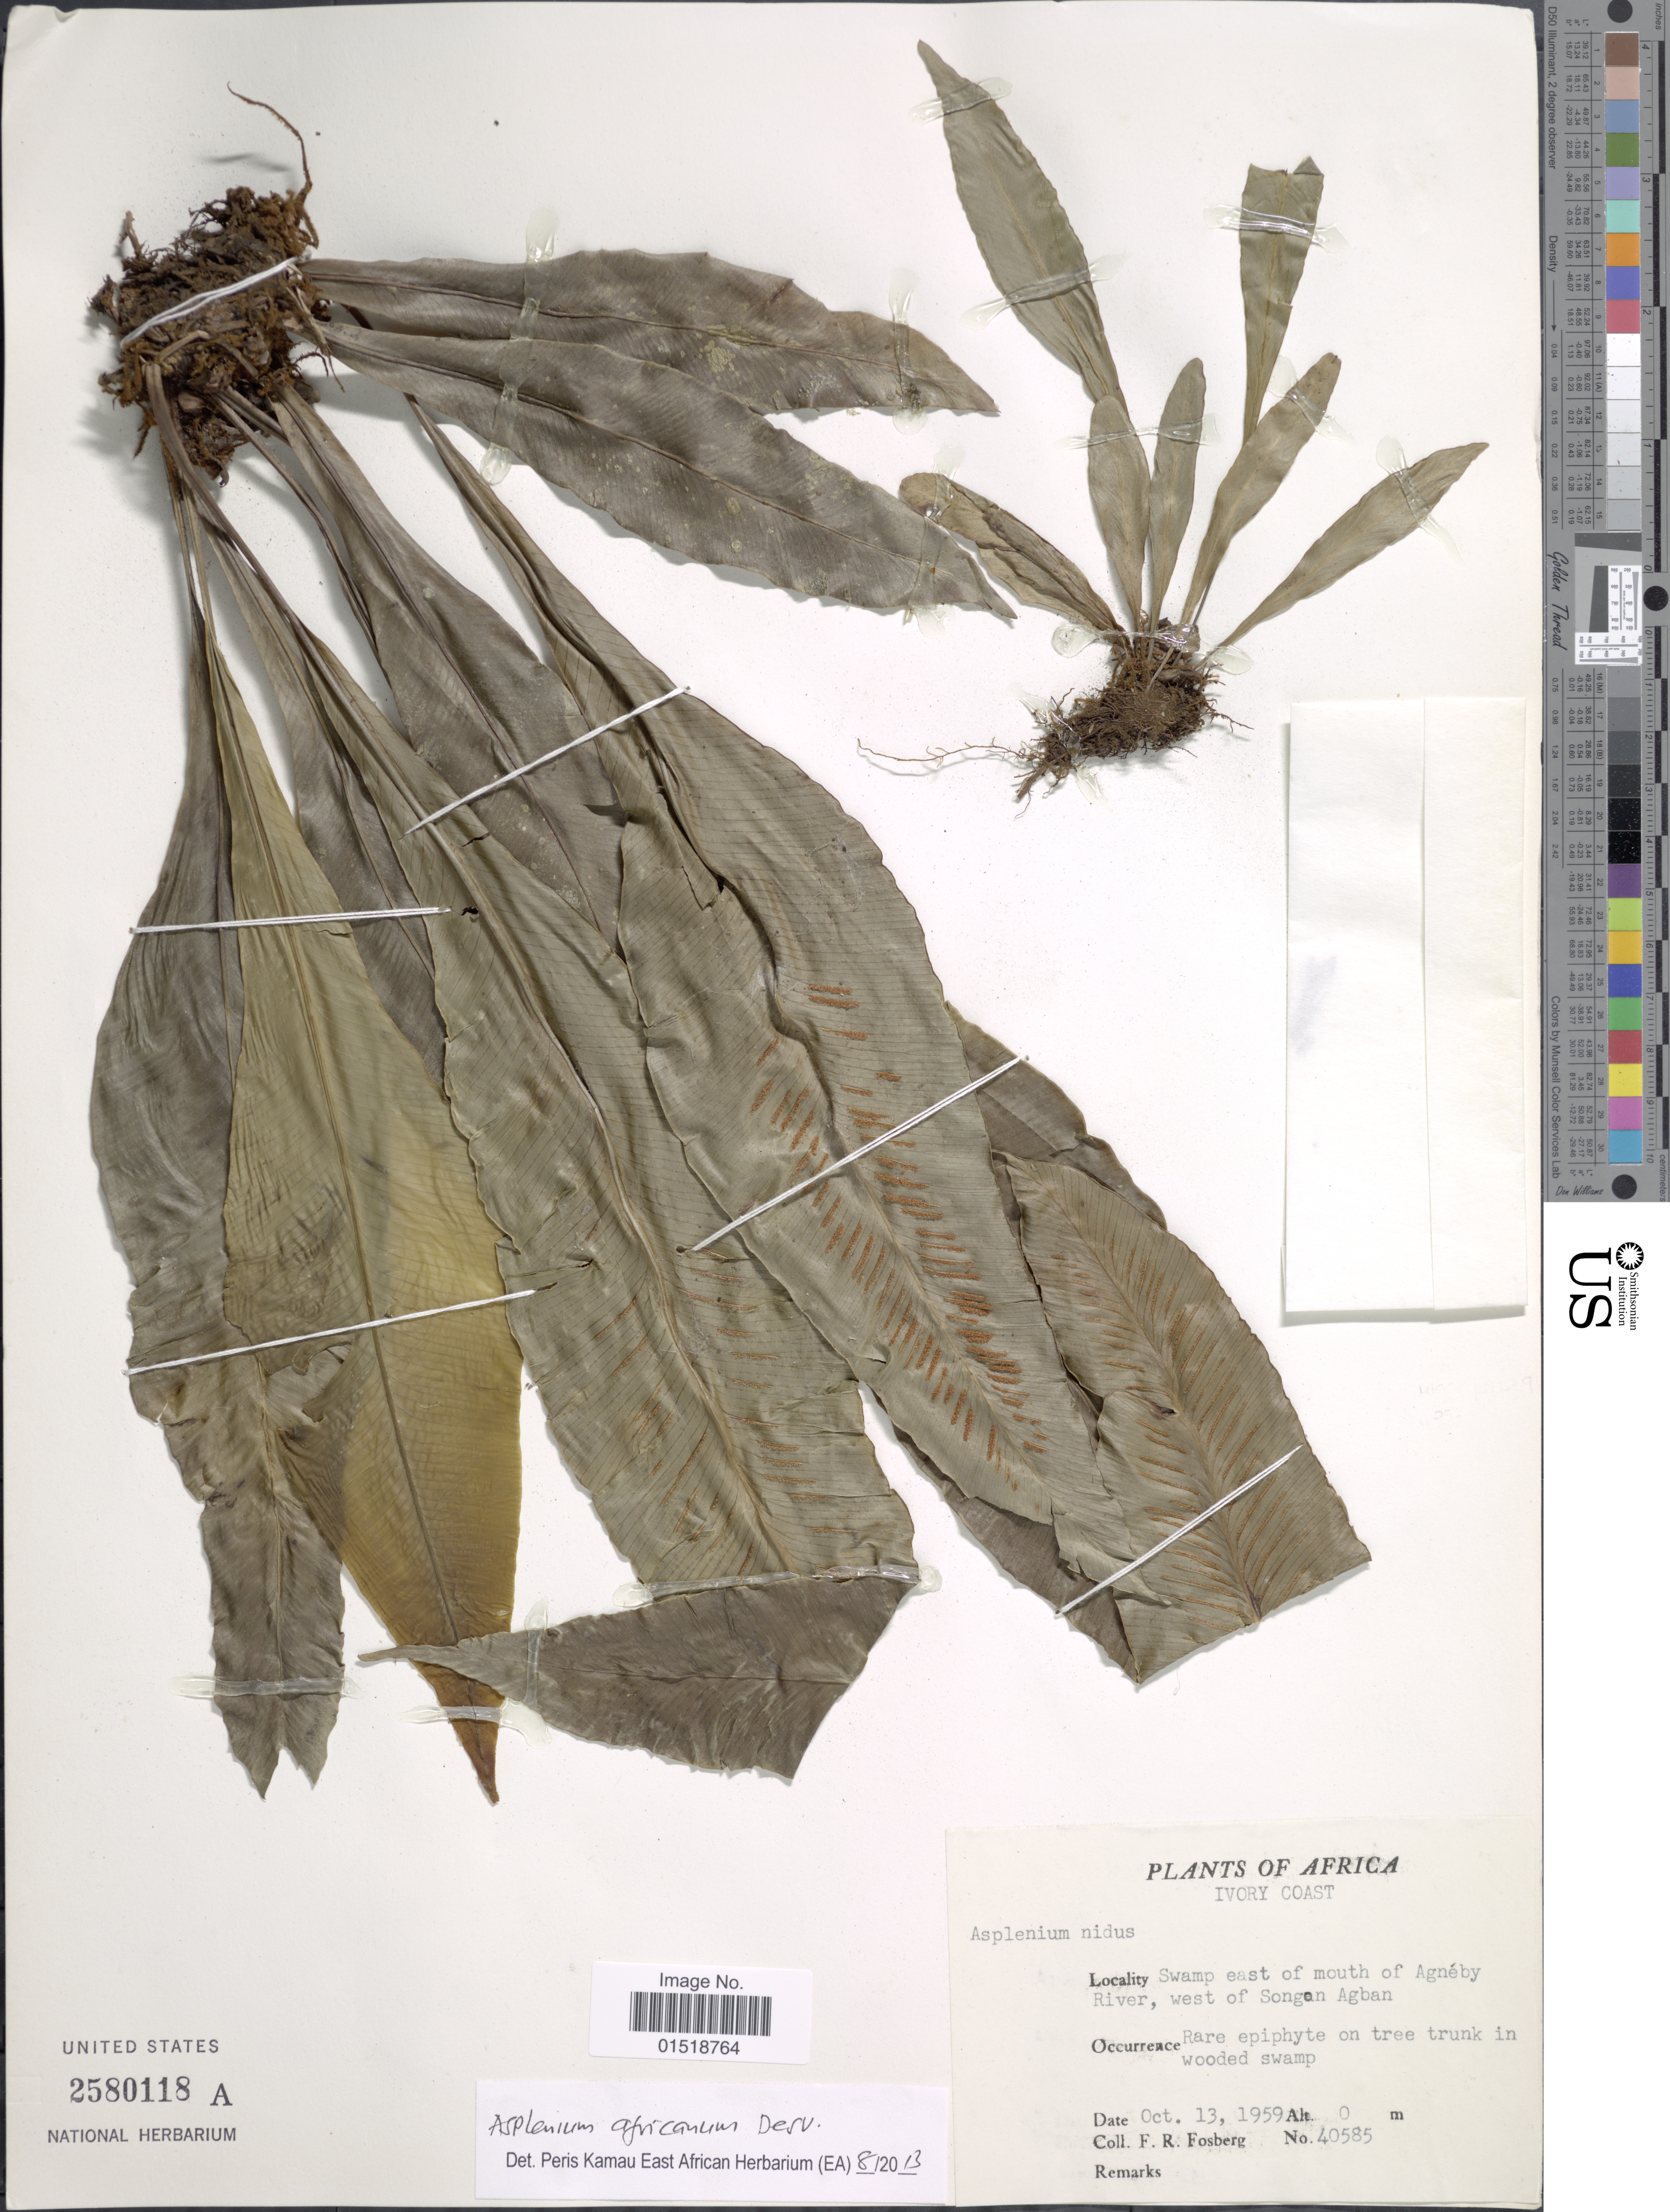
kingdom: Plantae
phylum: Tracheophyta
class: Polypodiopsida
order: Polypodiales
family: Aspleniaceae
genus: Asplenium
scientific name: Asplenium africanum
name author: Desv.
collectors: F. R. Fosberg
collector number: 40585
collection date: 1959-10-13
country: Ivory Coast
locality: Swamp east of mouth of Agnéby River, west of Songon Agban.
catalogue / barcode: US 2580118A